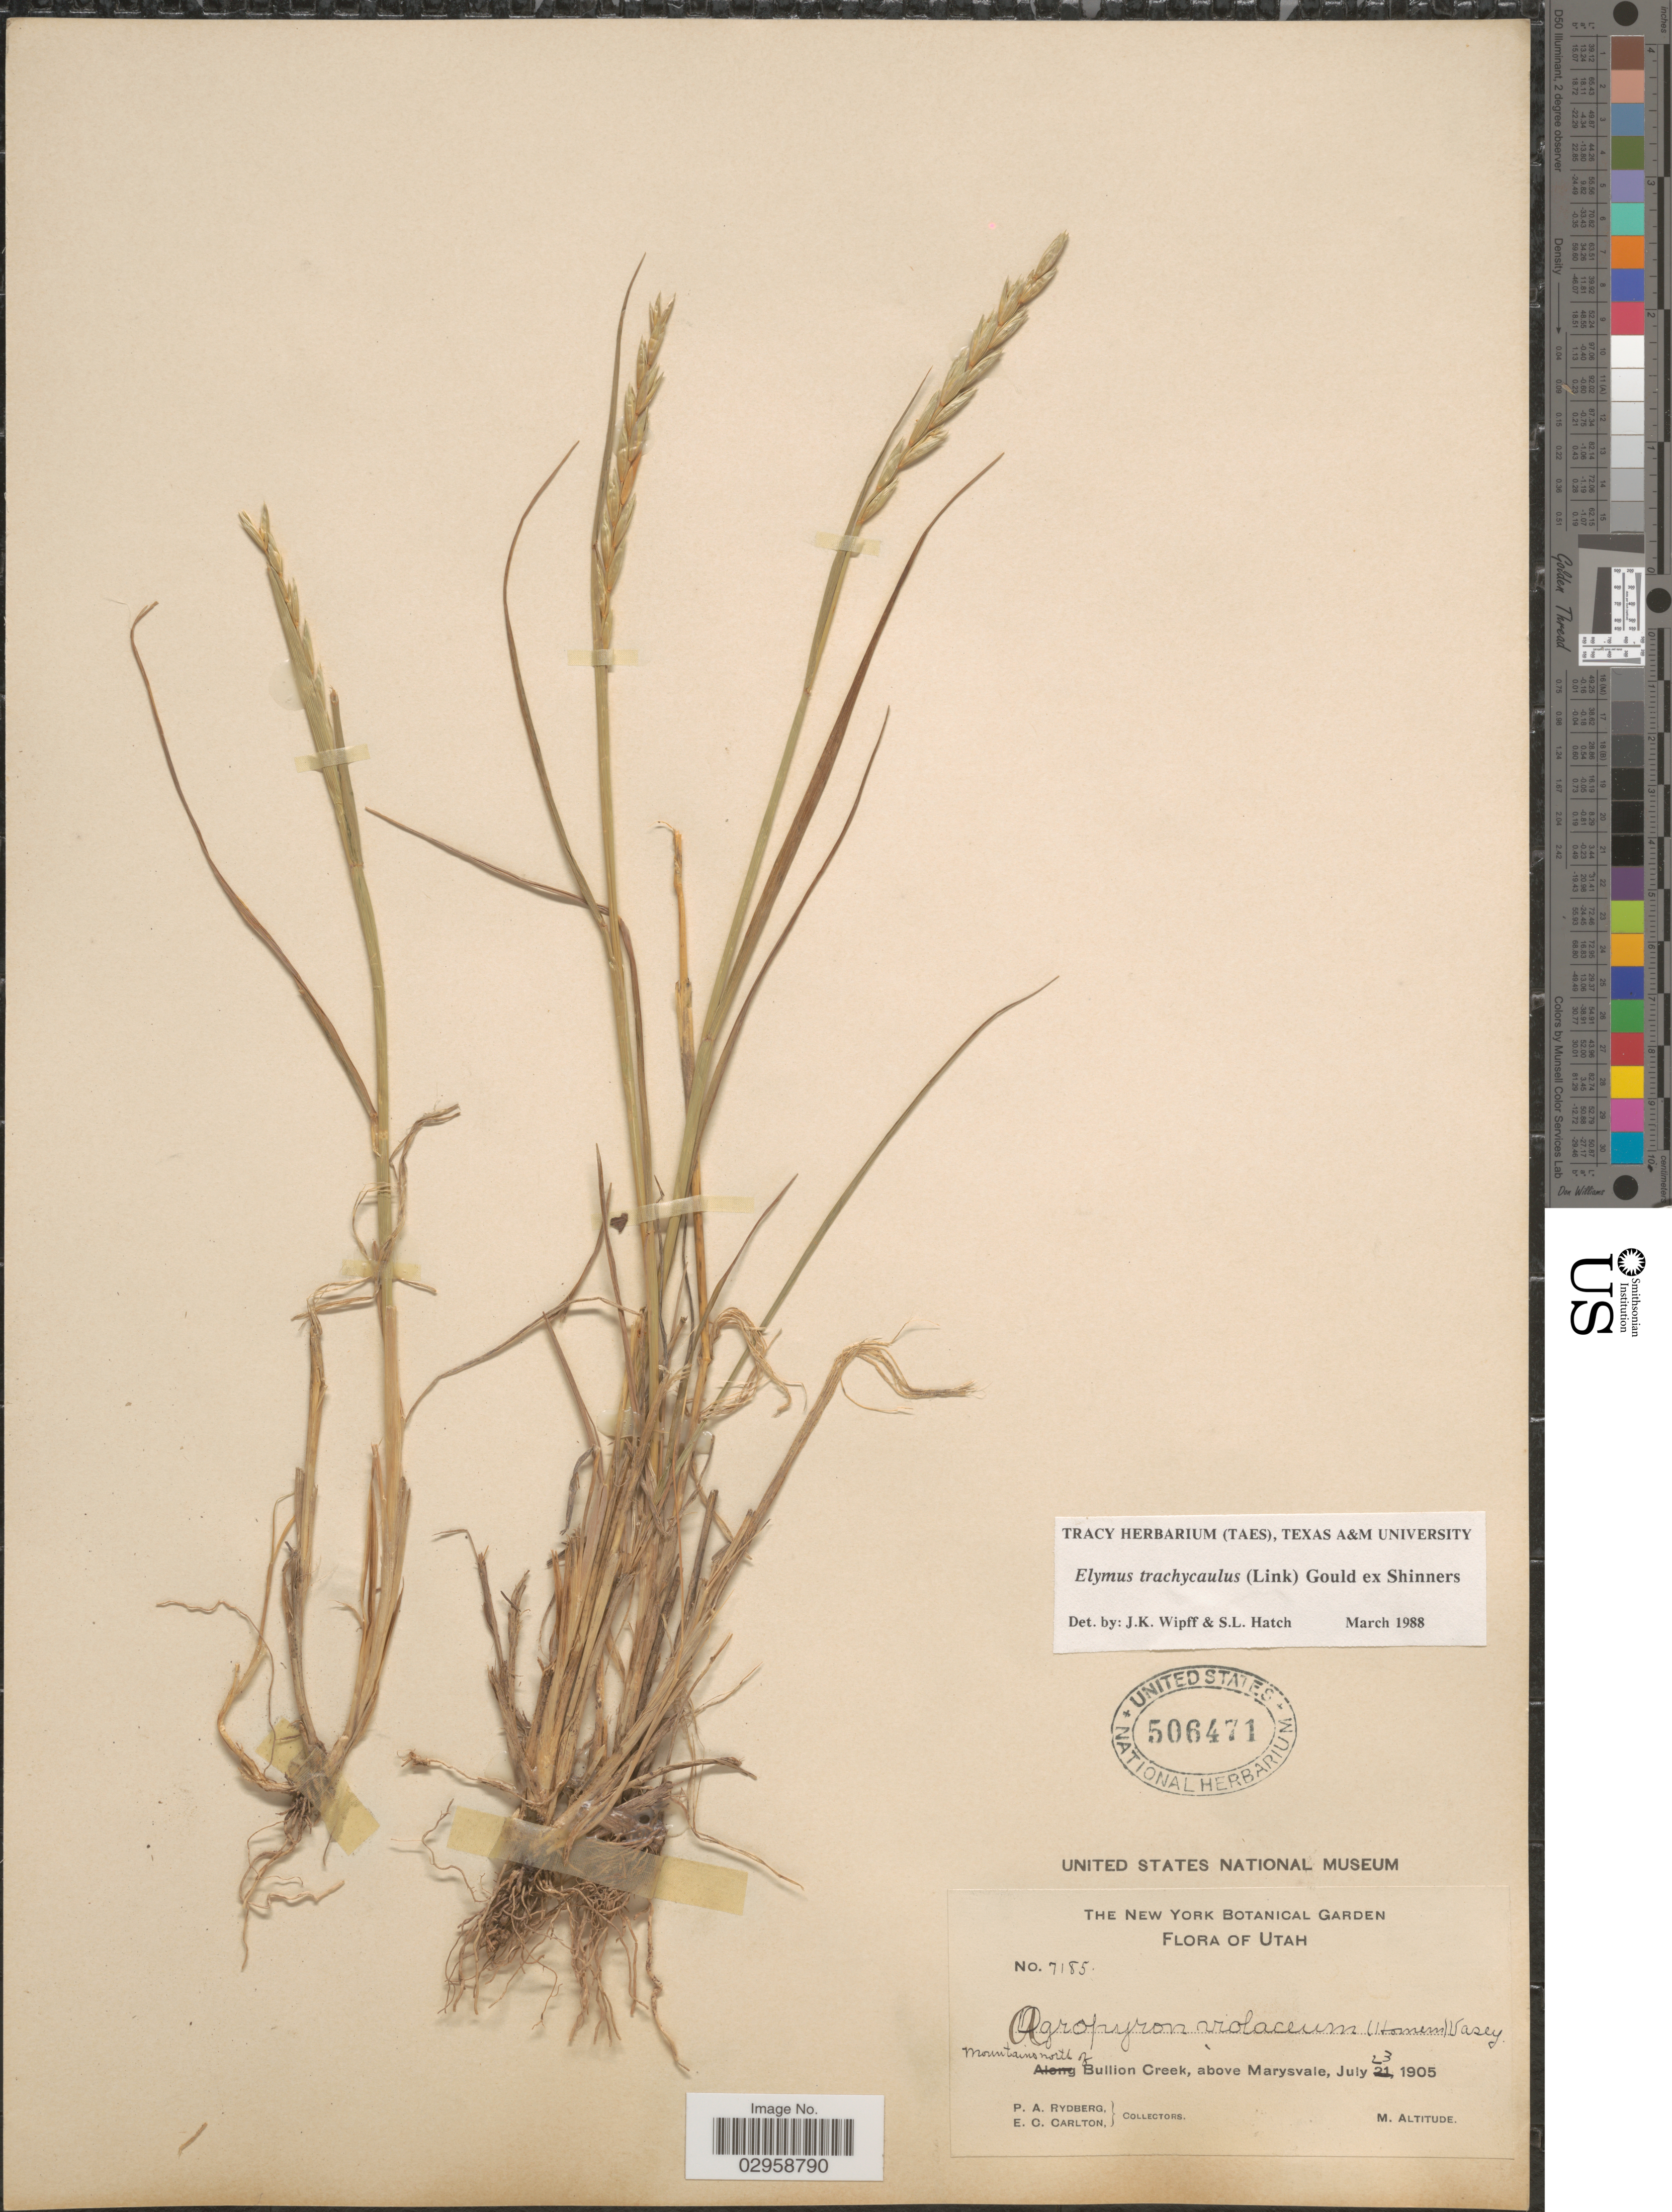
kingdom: Plantae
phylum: Tracheophyta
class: Liliopsida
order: Poales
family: Poaceae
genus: Elymus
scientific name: Elymus trachycaulus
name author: (Link) Gould ex Shinners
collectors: P. A. Rydberg & E. Carlton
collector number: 7185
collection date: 1905-07-23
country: United States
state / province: Utah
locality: Mountains north of Bullion Creek, above Marysvale.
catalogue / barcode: US 506471